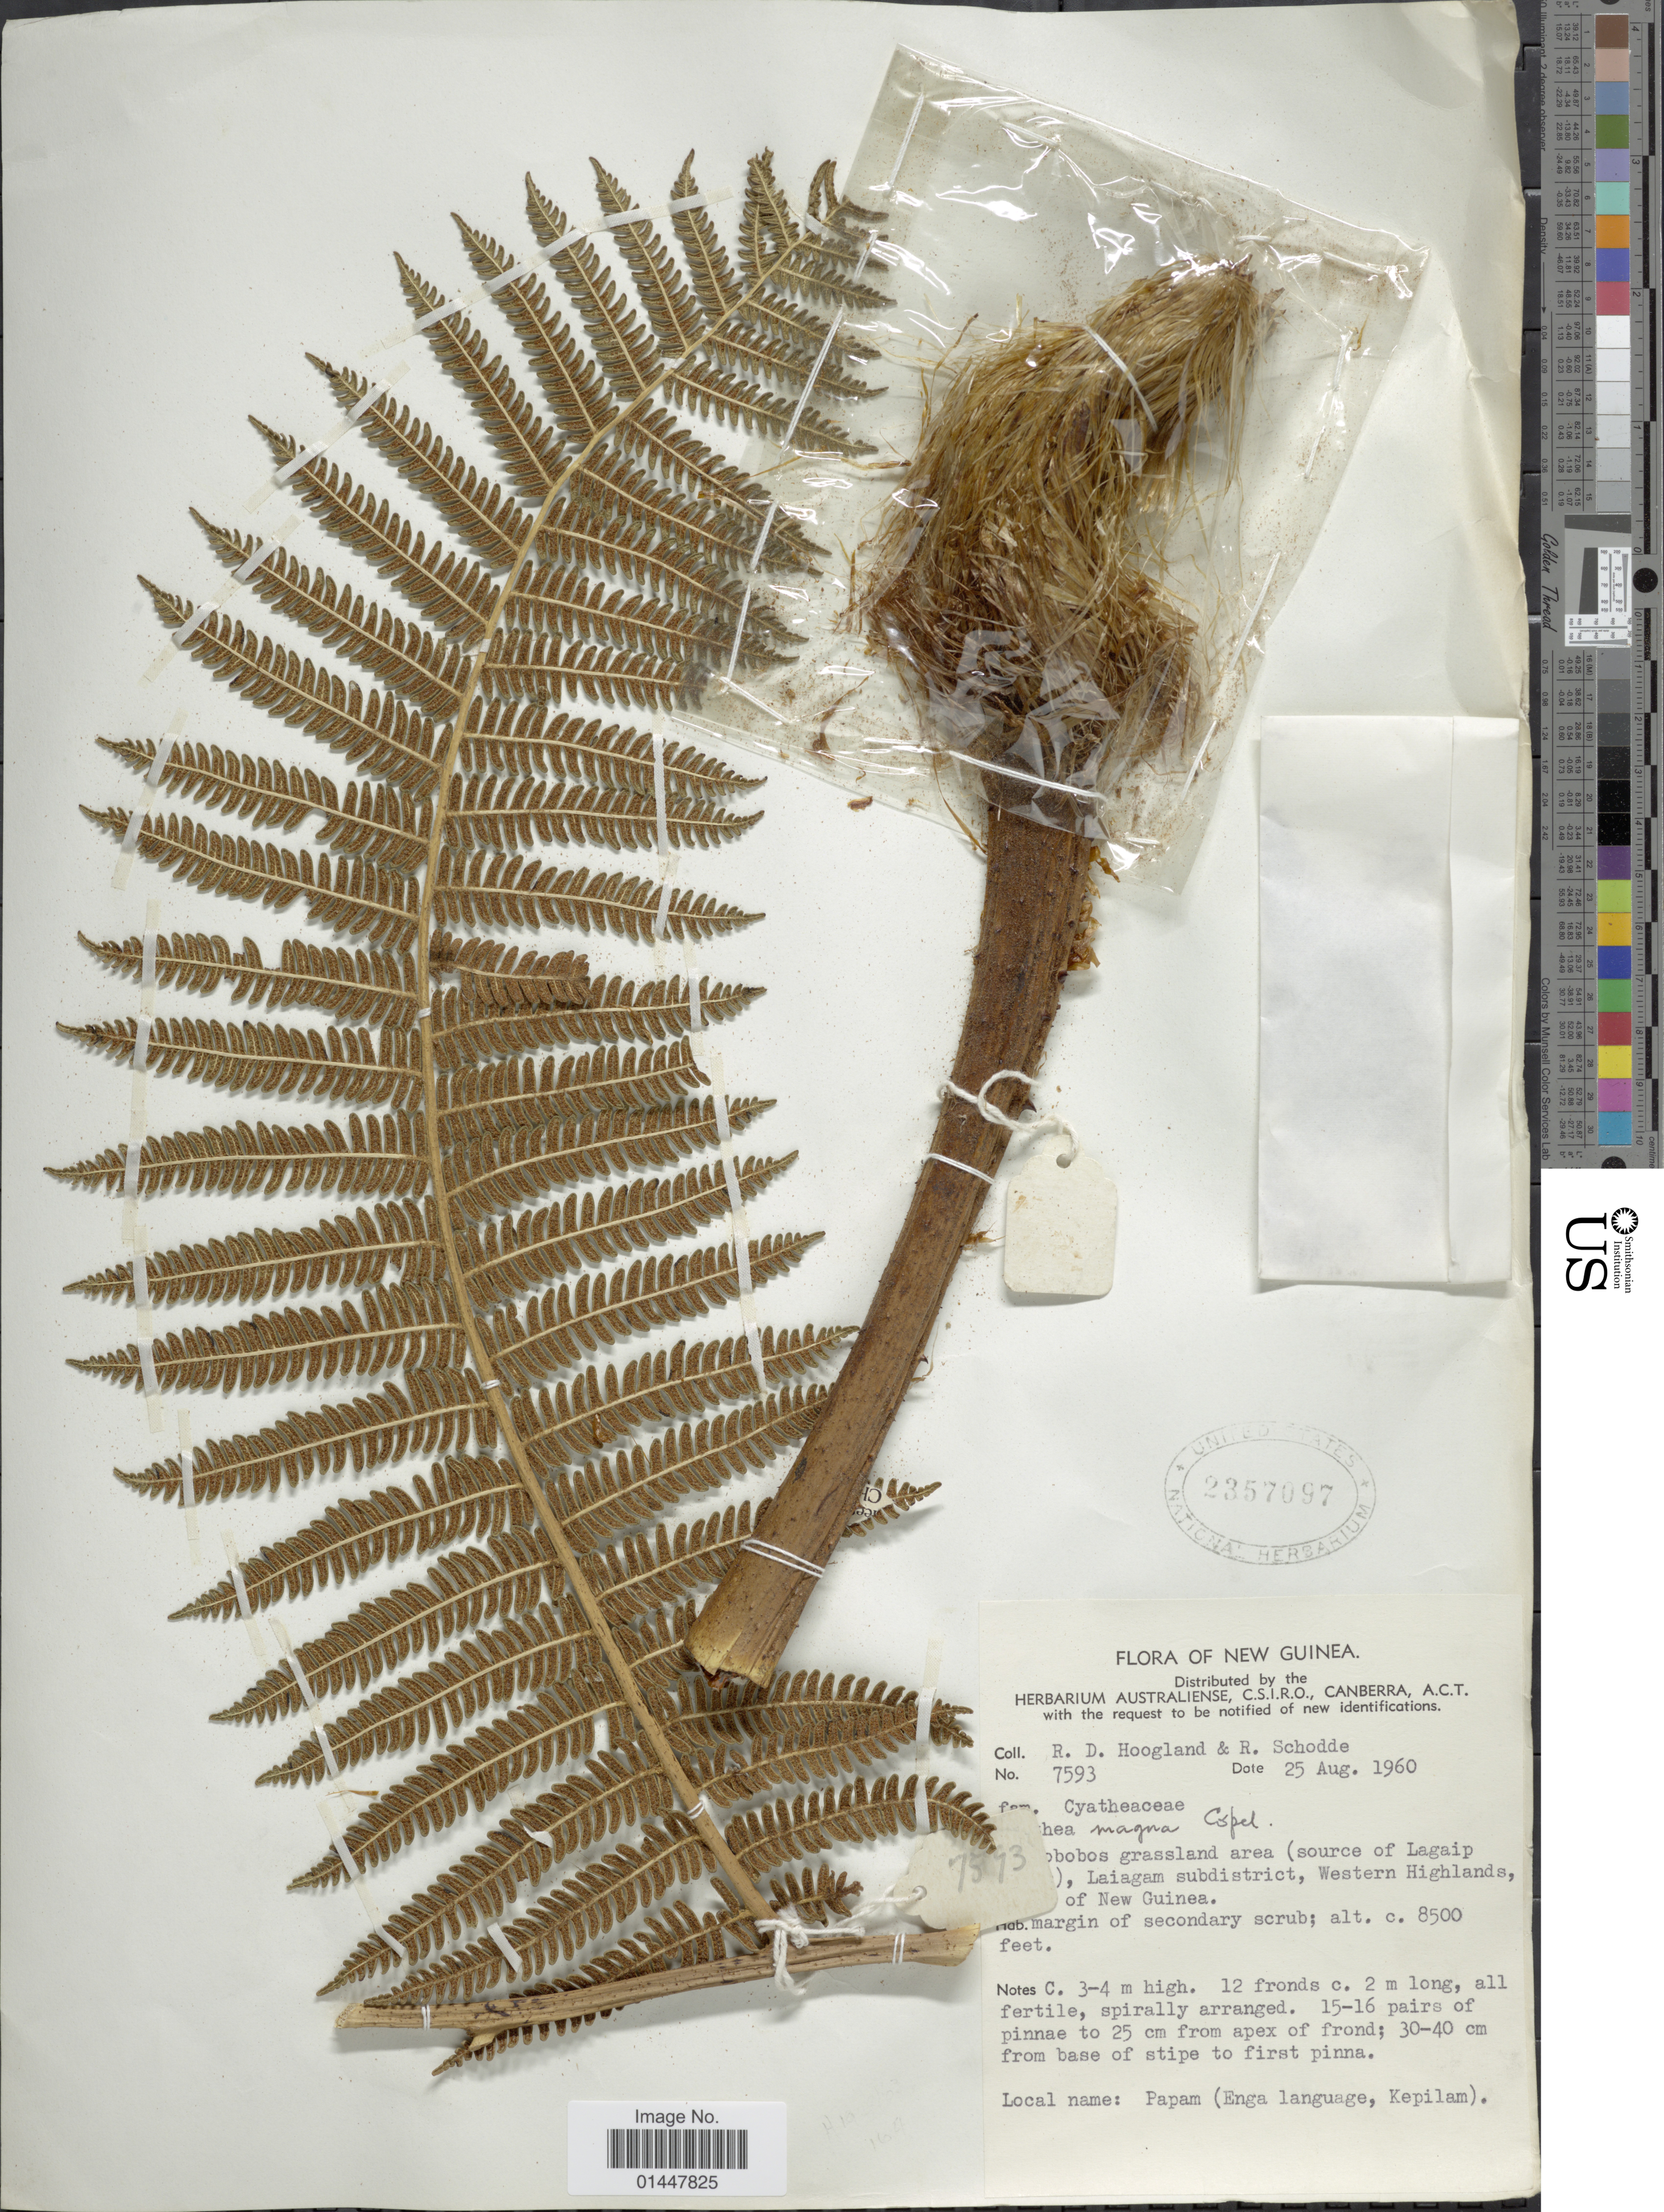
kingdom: Plantae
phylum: Tracheophyta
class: Polypodiopsida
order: Cyatheales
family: Cyatheaceae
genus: Sphaeropteris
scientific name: Sphaeropteris magna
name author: (Copel.) R.M. Tryon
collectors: R. D. Hoogland & R. Schodde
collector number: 7593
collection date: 1960-08-25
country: Papua New Guinea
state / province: Western Highlands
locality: New Guinea, [illegible text]obobos grassland area (source of Lagaip [illegible text]), Laiagam subdistrict, [illegible text] of New Guinea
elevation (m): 2591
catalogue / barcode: US 2357097